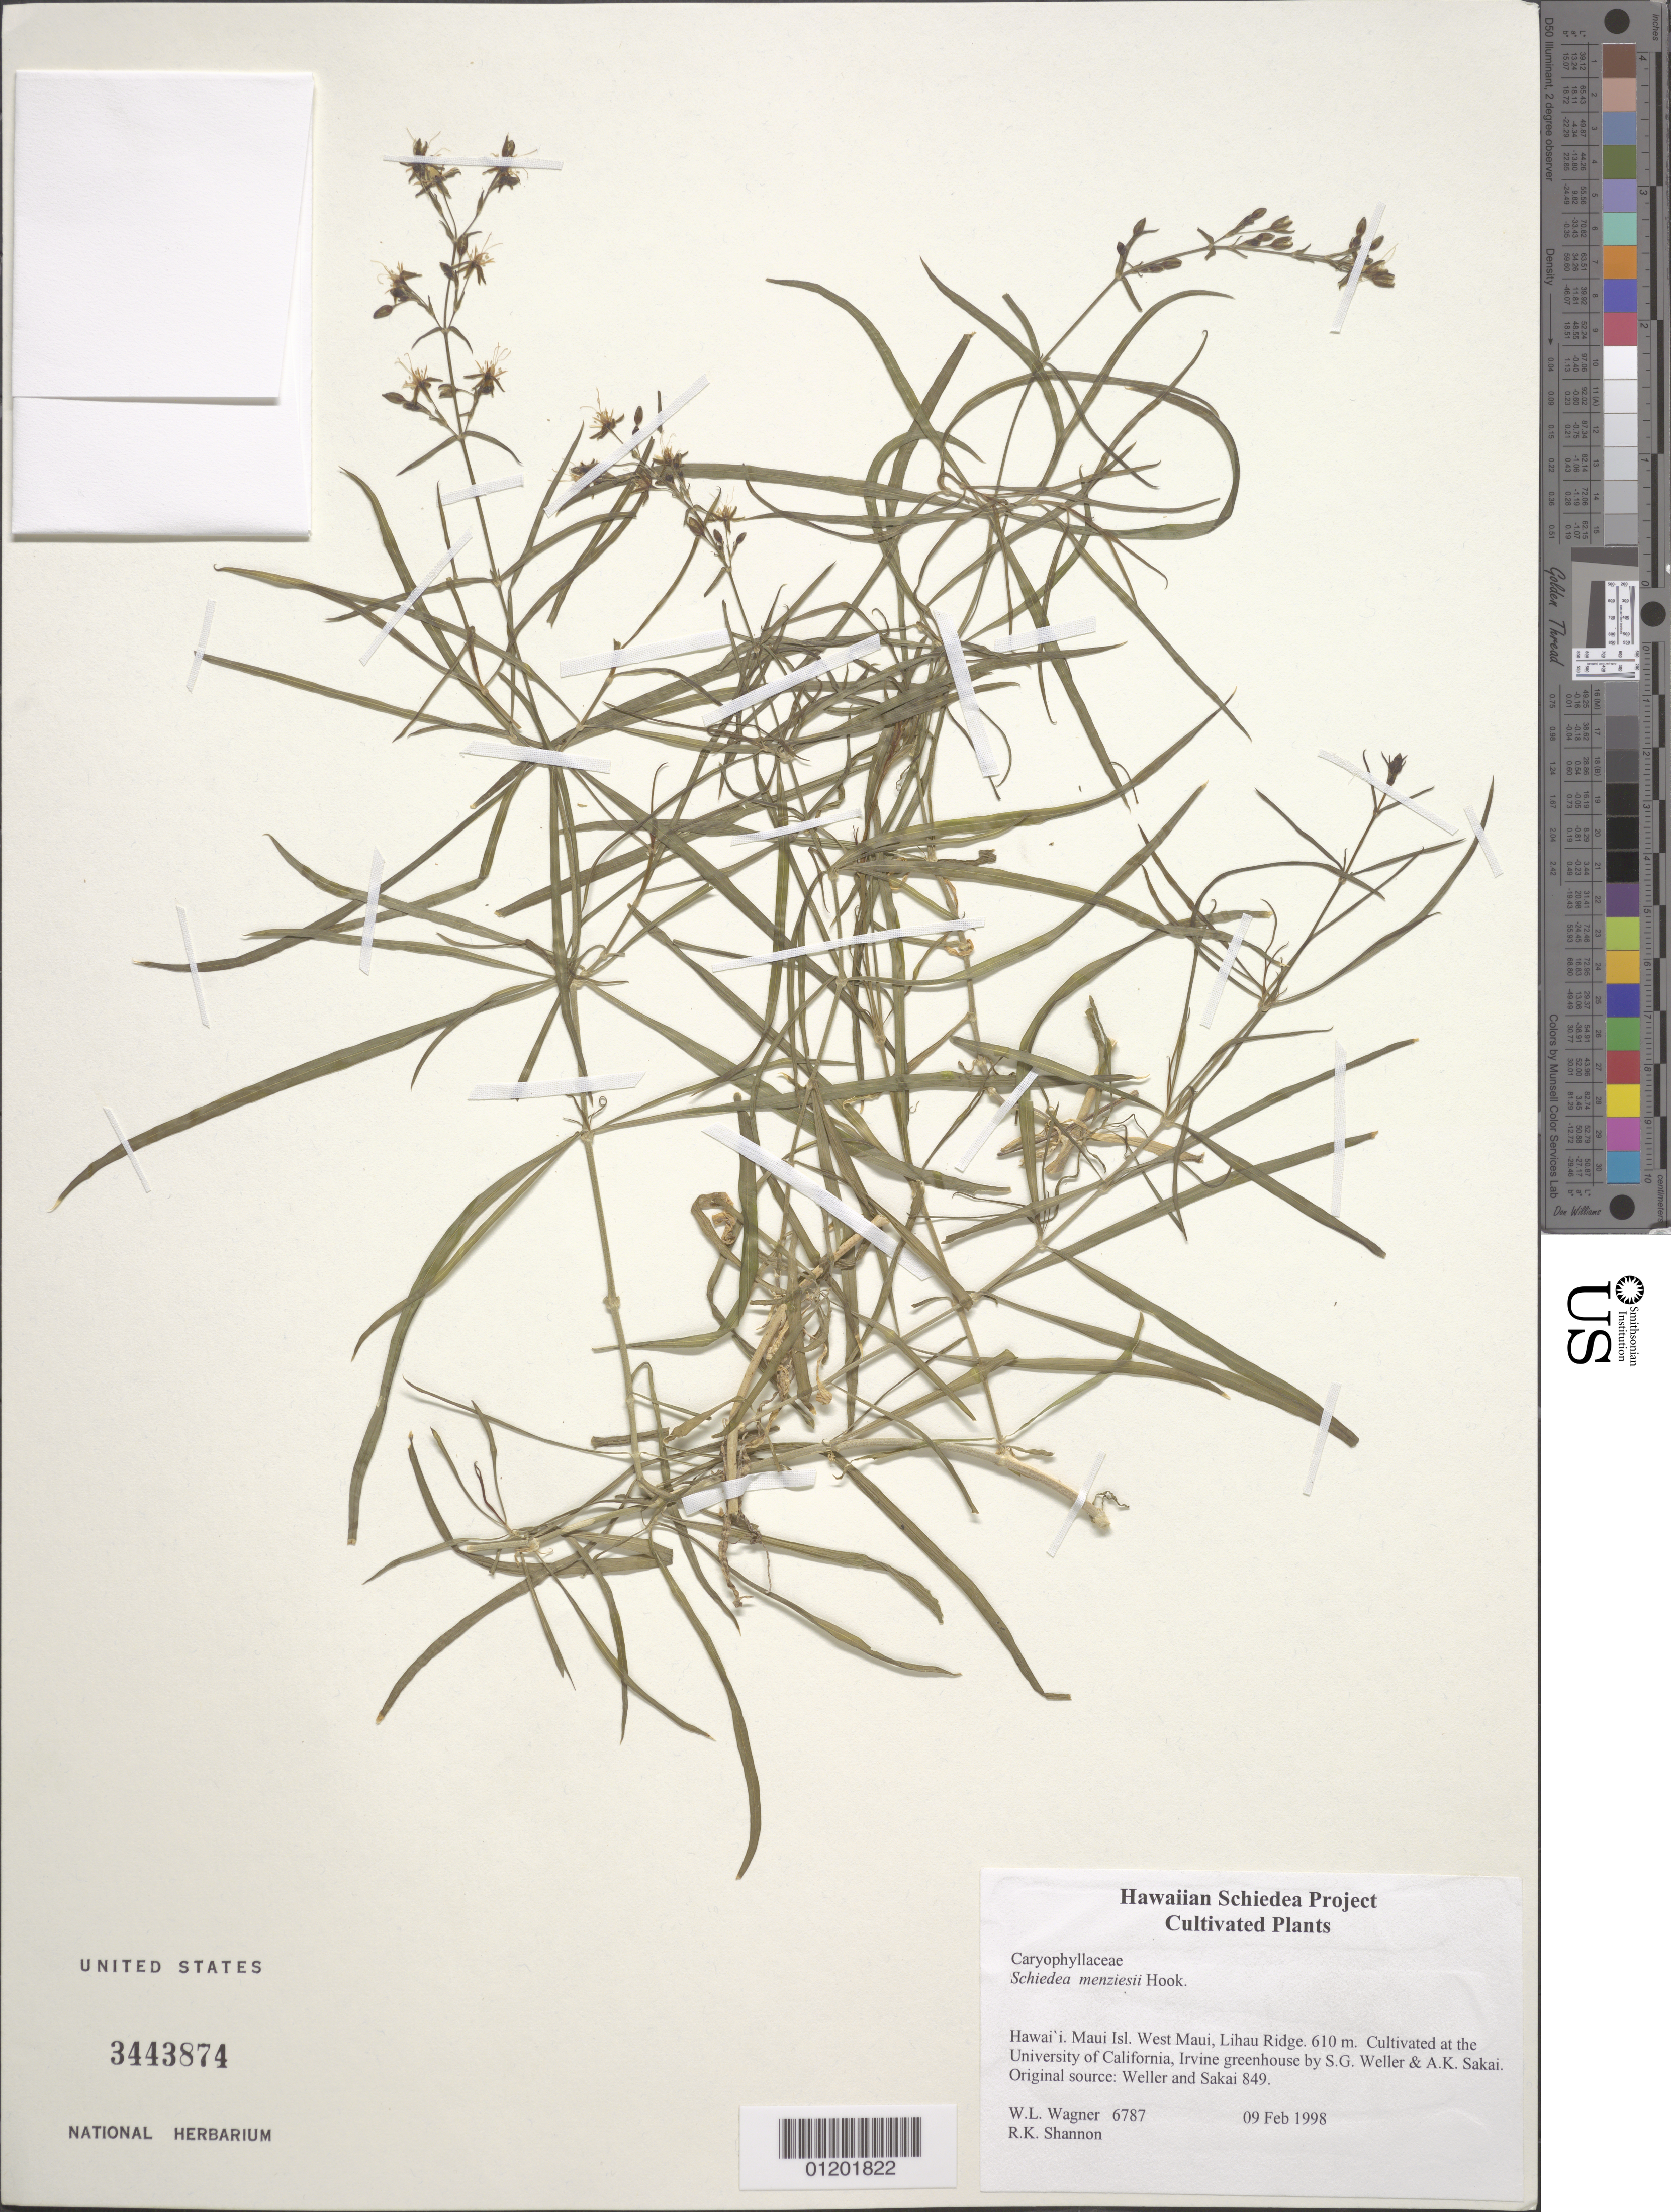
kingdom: Plantae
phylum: Tracheophyta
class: Magnoliopsida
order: Caryophyllales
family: Caryophyllaceae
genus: Schiedea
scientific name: Schiedea menziesii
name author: Hook.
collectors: W. L. Wagner & R. Shannon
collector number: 6787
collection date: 1998-02-09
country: United States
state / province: California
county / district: Orange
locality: University of California, Irvine greenhouse.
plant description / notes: Cultivated at the University of California, Irvine greenhouse by S.G. Weller & A.K. Sakai. Original source: Weller and Sakai 849.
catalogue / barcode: US 3443874